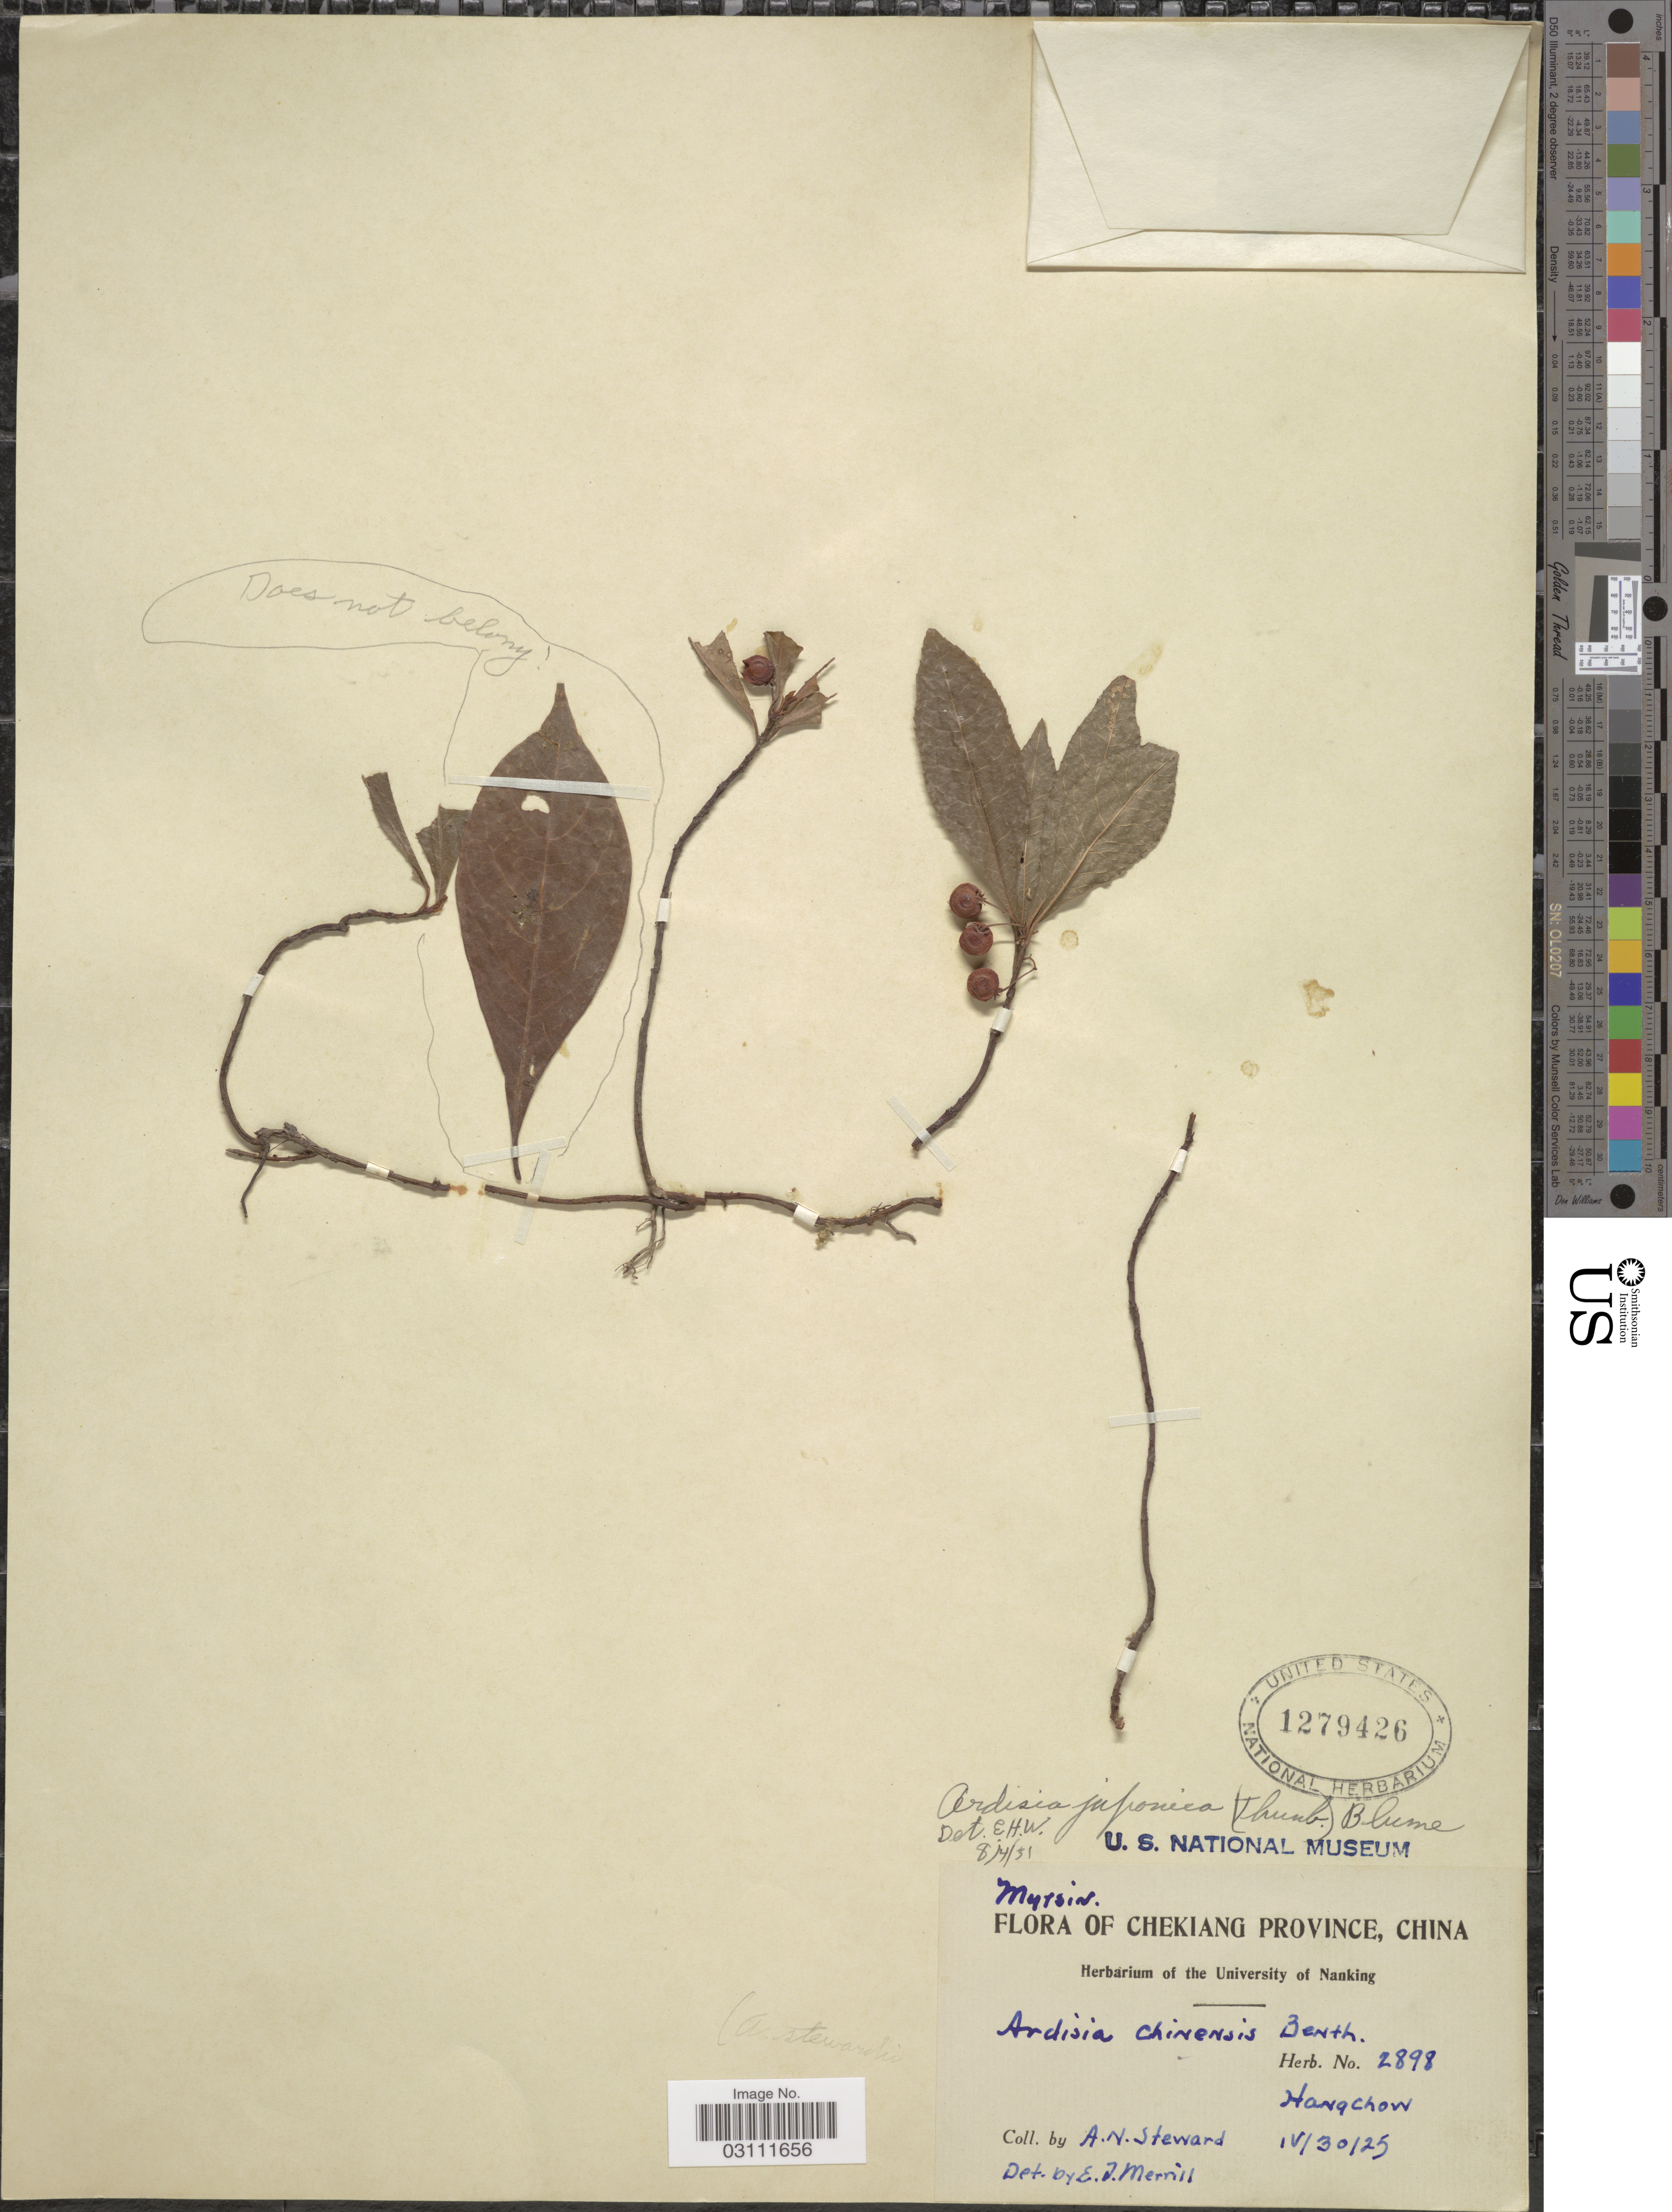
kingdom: Plantae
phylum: Tracheophyta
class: Magnoliopsida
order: Ericales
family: Primulaceae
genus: Ardisia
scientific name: Ardisia japonica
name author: (Thunb.) Blume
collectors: A. N. Steward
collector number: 2898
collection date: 1925-04-30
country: China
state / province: Zhejiang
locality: Chekiang Province, Hangchow.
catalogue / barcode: US 1279426